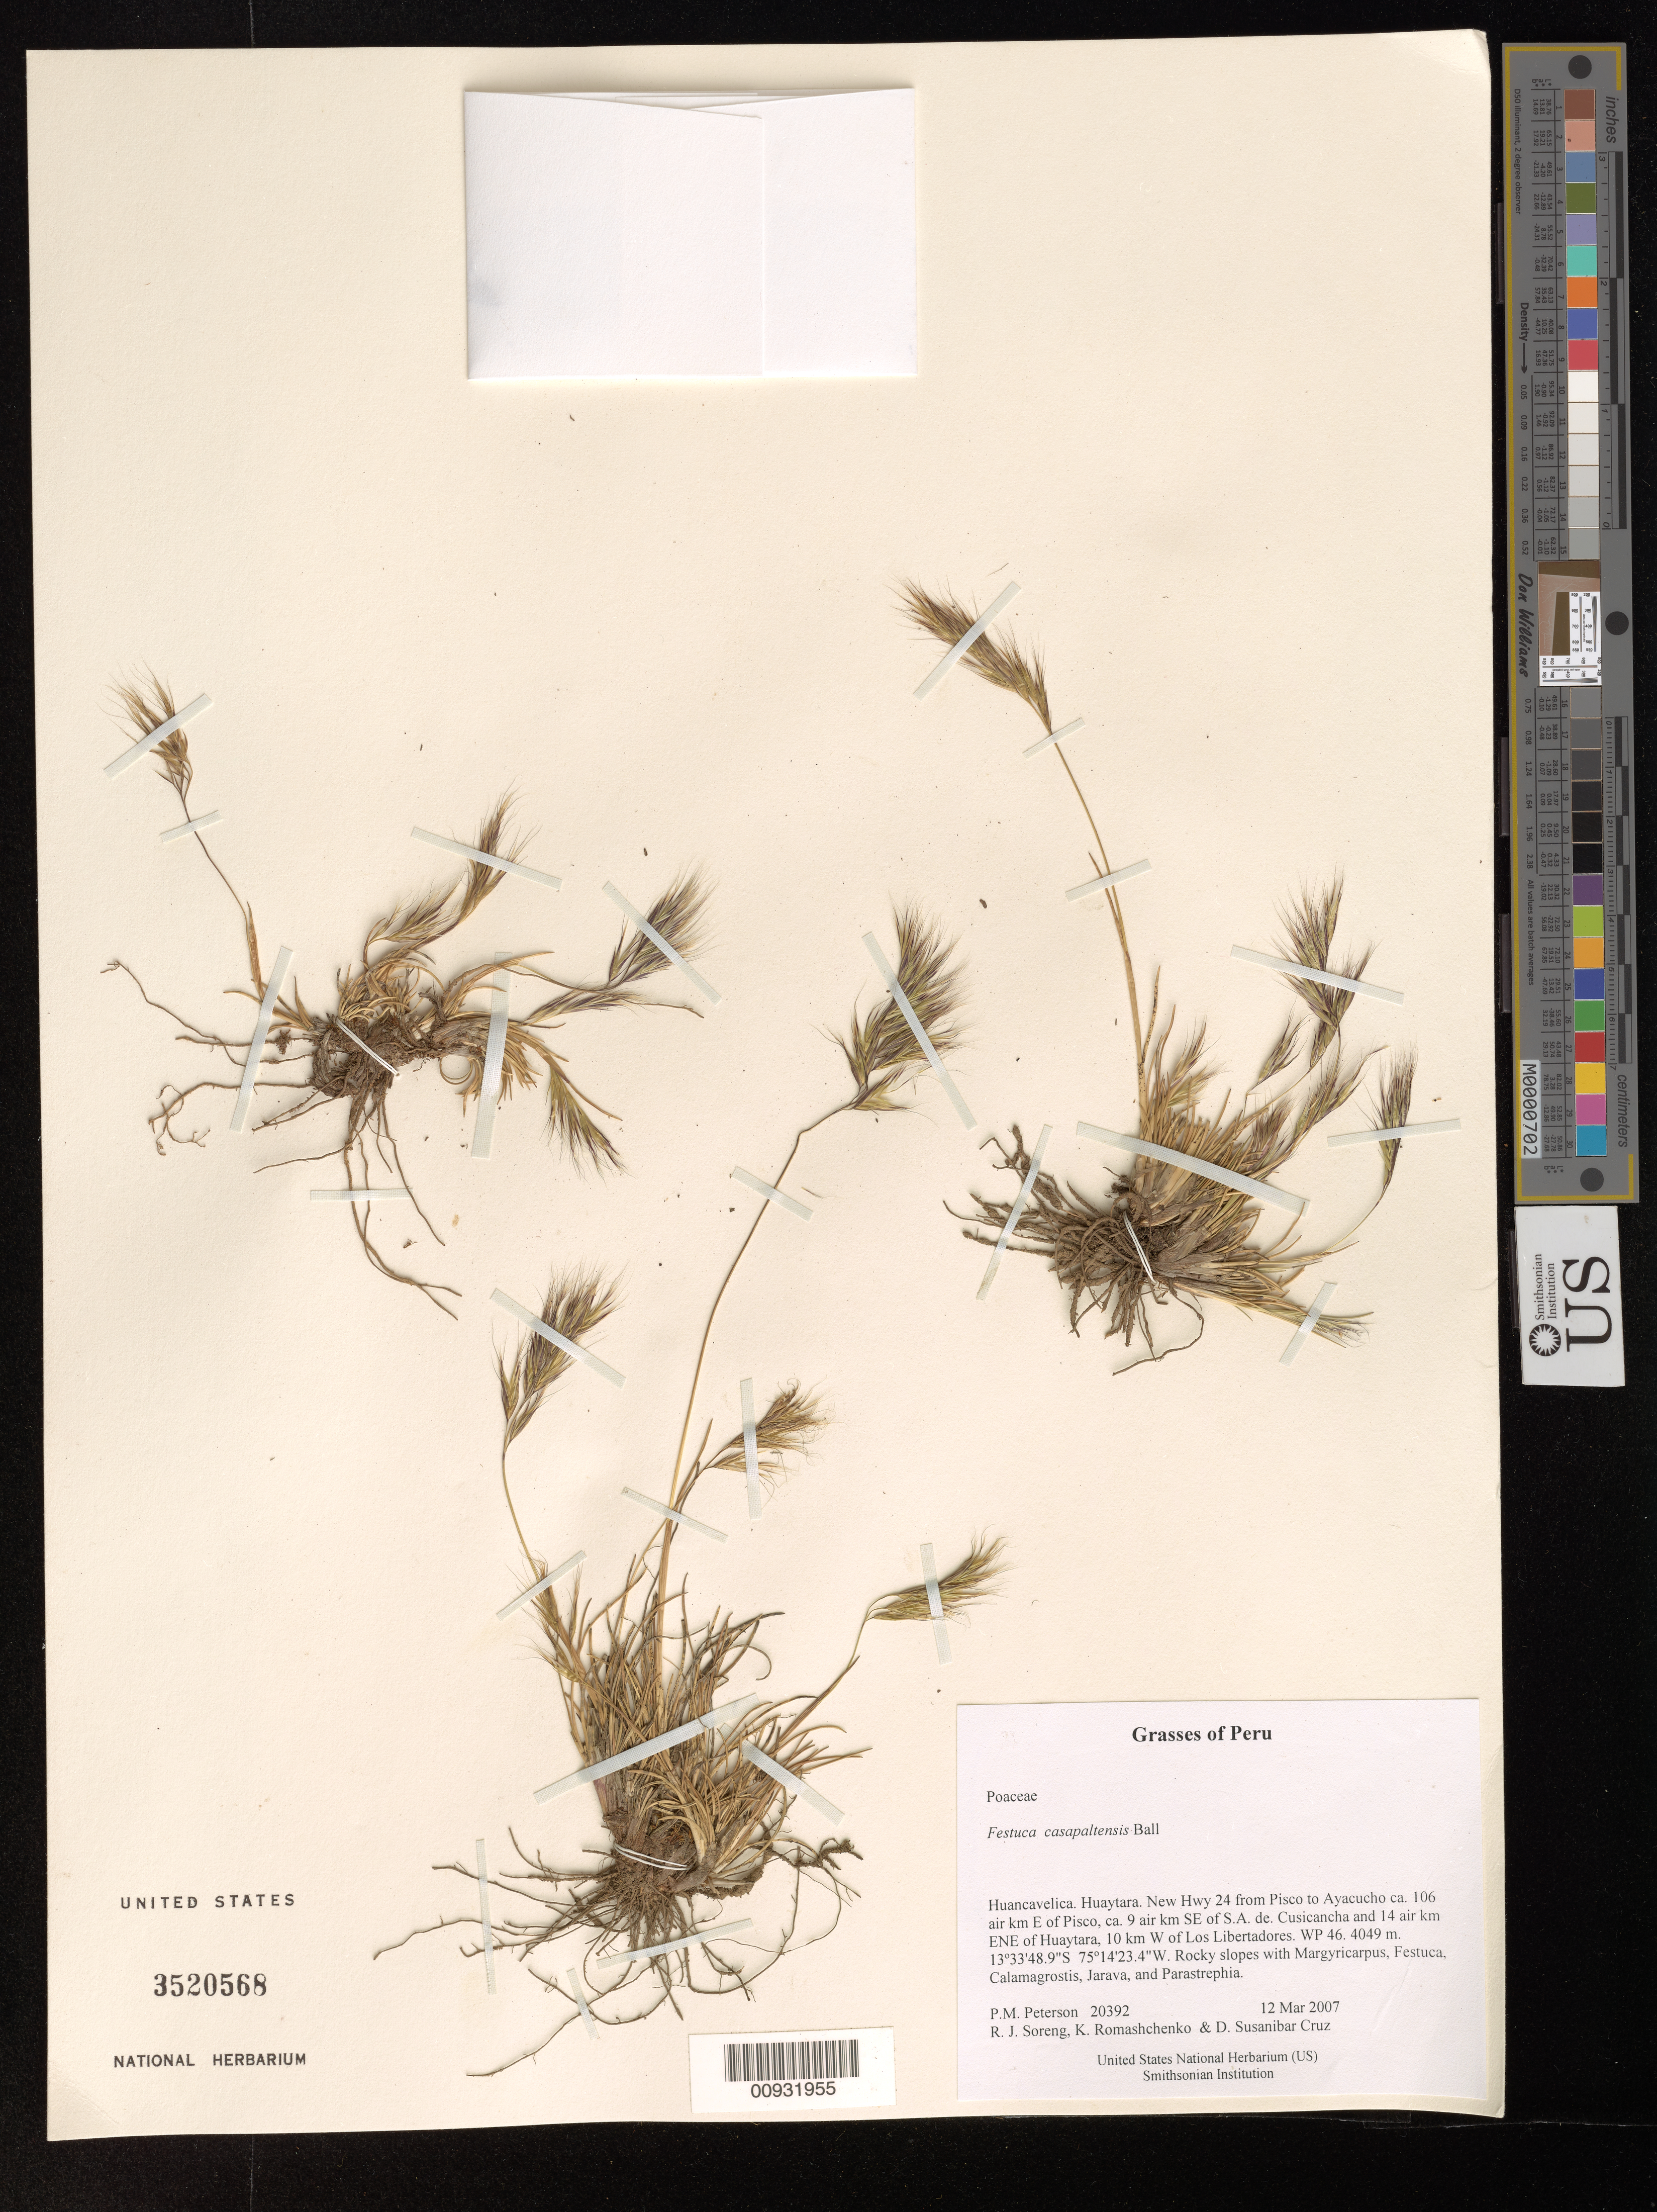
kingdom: Plantae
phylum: Tracheophyta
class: Liliopsida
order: Poales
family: Poaceae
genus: Festuca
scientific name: Festuca casapaltensis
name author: Ball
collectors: P. M. Peterson, R. J. Soreng, K. Romashchenko & D. Susanibar Cruz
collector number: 20392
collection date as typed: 12 Mar 2007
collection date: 2007-03-12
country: Peru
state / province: Huancavelica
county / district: Huaytara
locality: New Hwy 24 from Pisco to Ayacucho ca. 106 air km E of Pisco, ca. 9 air km SE of S.A. de. Cusicancha and 14 air km ENE of Huaytara, 10 km W of Los Libertadores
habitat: Rocky slopes with Margyricarpus, Festuca, Calamagrostis, Jarava, and Parastrephia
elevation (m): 4049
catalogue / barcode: US 3520568